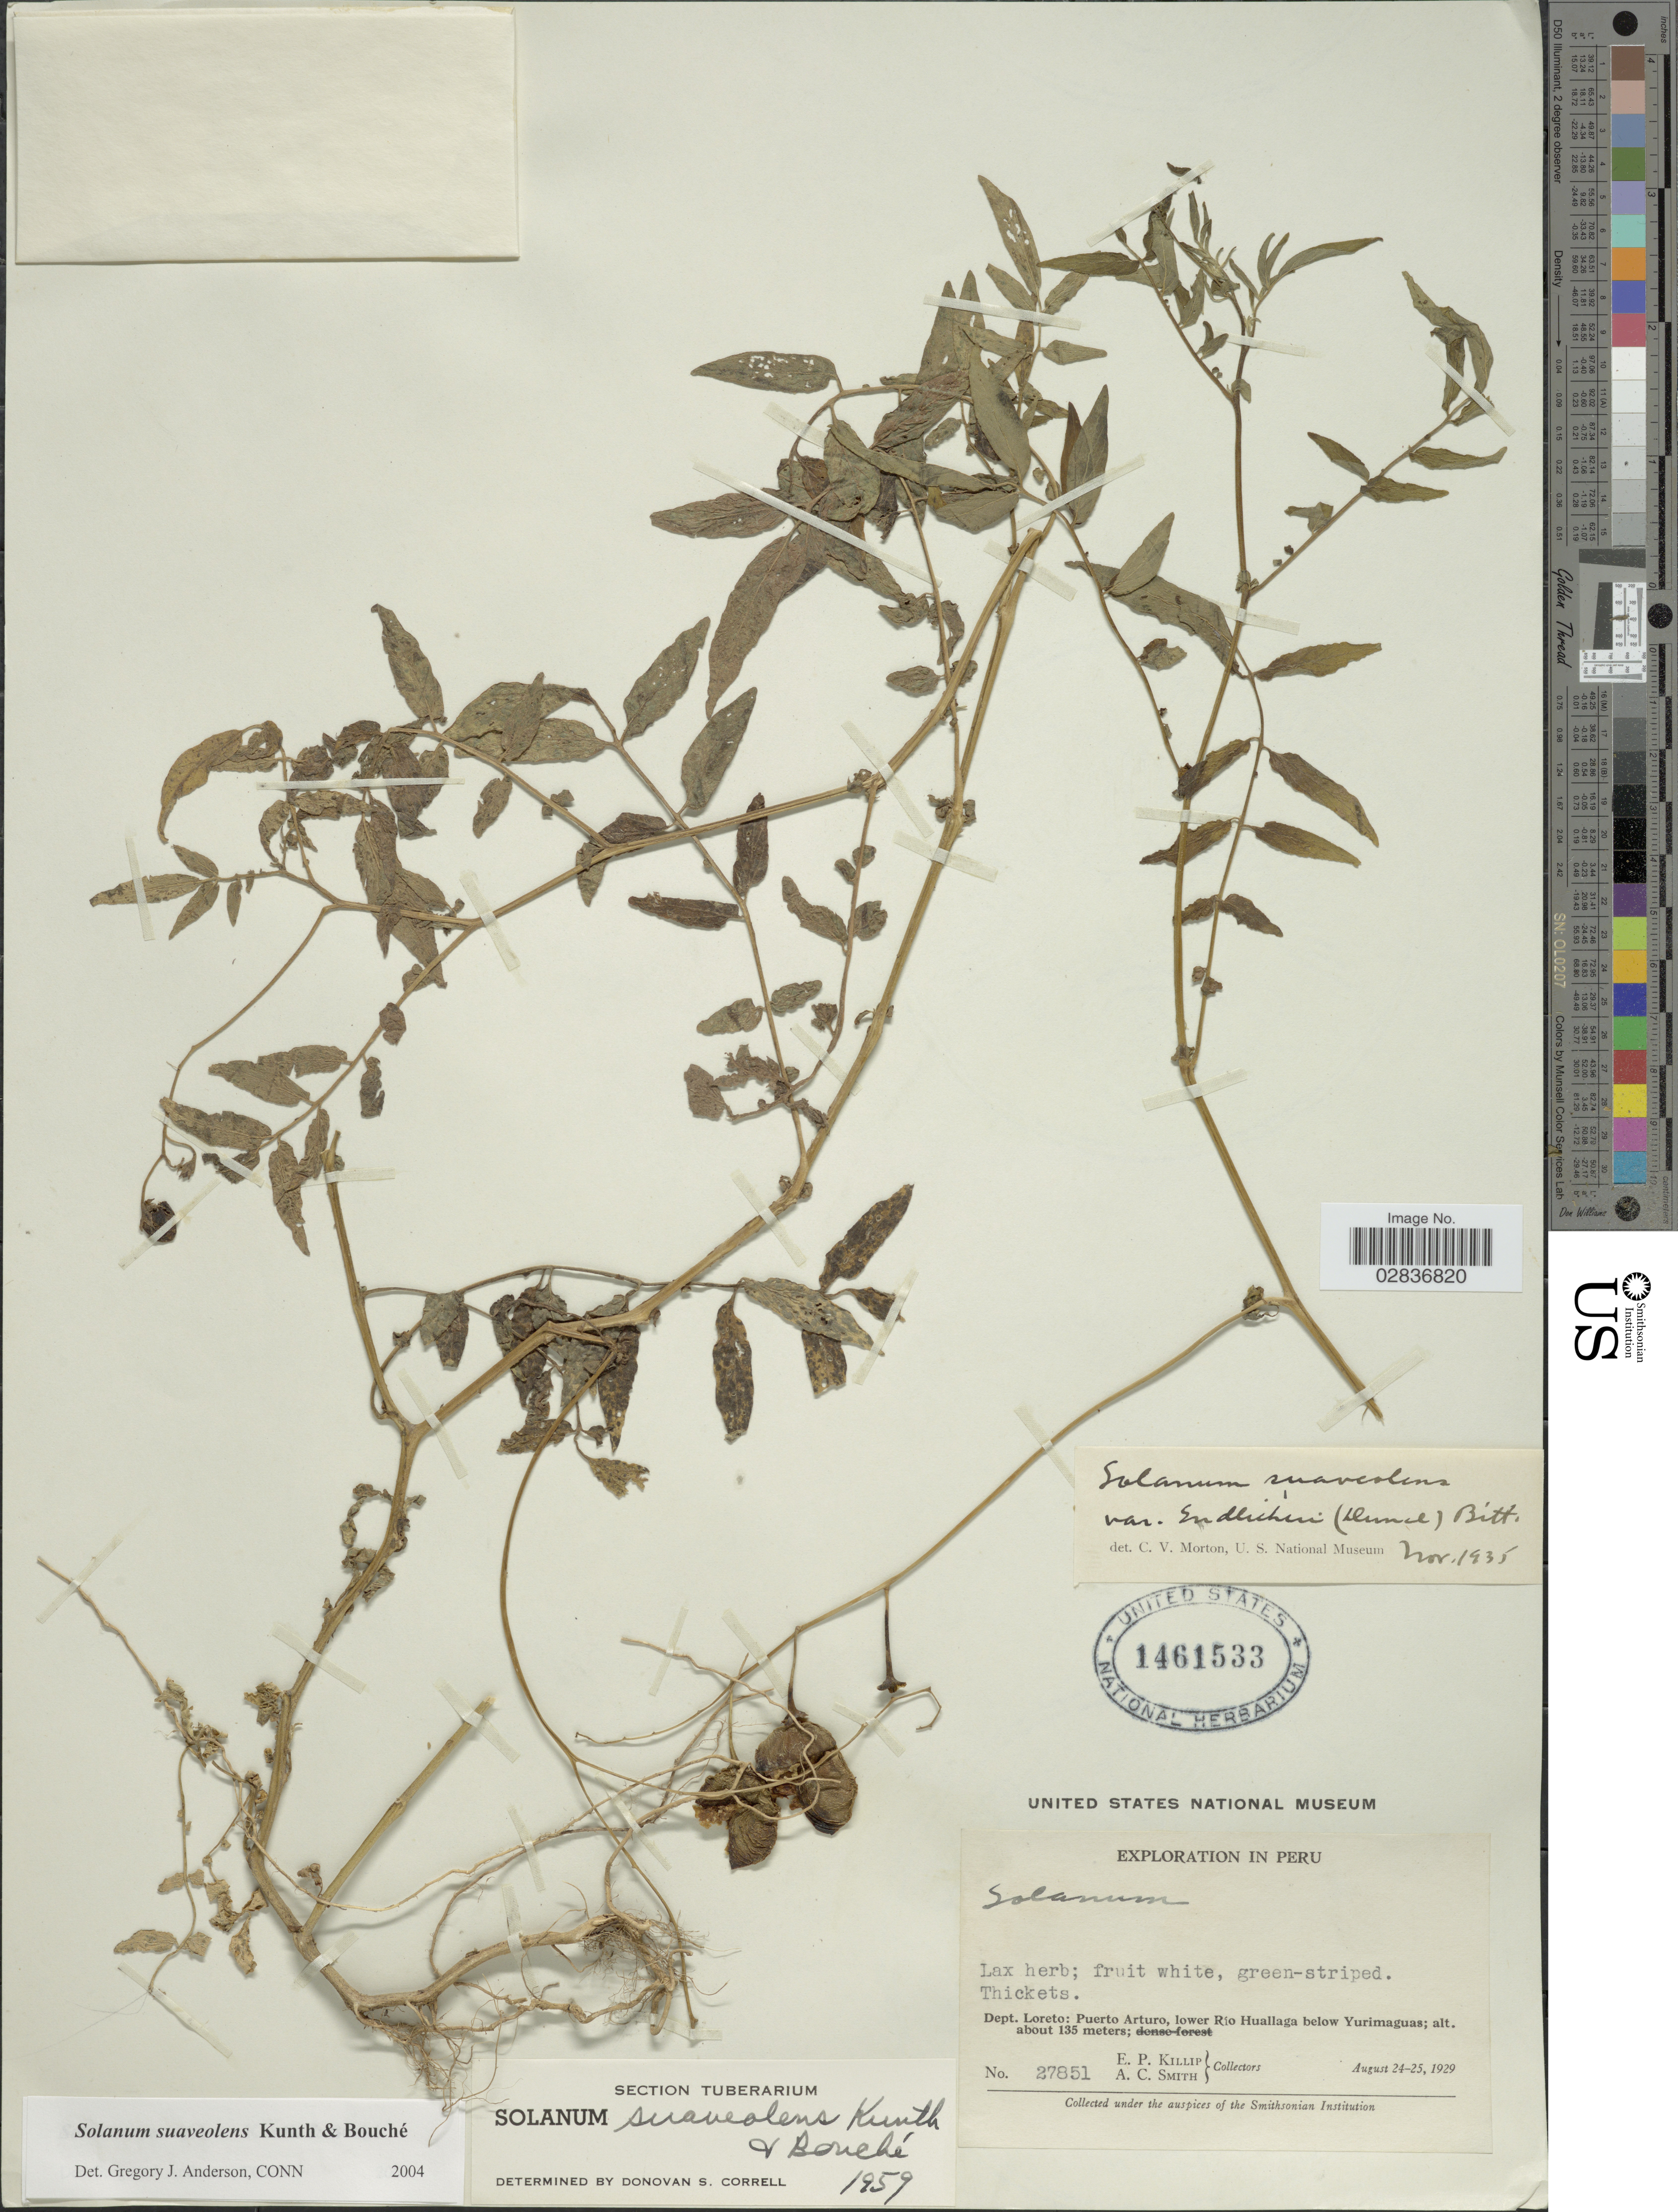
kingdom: Plantae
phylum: Tracheophyta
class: Magnoliopsida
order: Solanales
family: Solanaceae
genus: Solanum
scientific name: Solanum suaveolens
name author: Kunth & C.D. Bouché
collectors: E. P. Killip & A. C. Smith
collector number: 27851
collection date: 1929-08-24/1929-08-25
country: Peru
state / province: Loreto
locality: Dept. Loreto: Puerto Arturo, lower Río Huallaga below Yurimaguas.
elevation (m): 135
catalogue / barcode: US 1461533